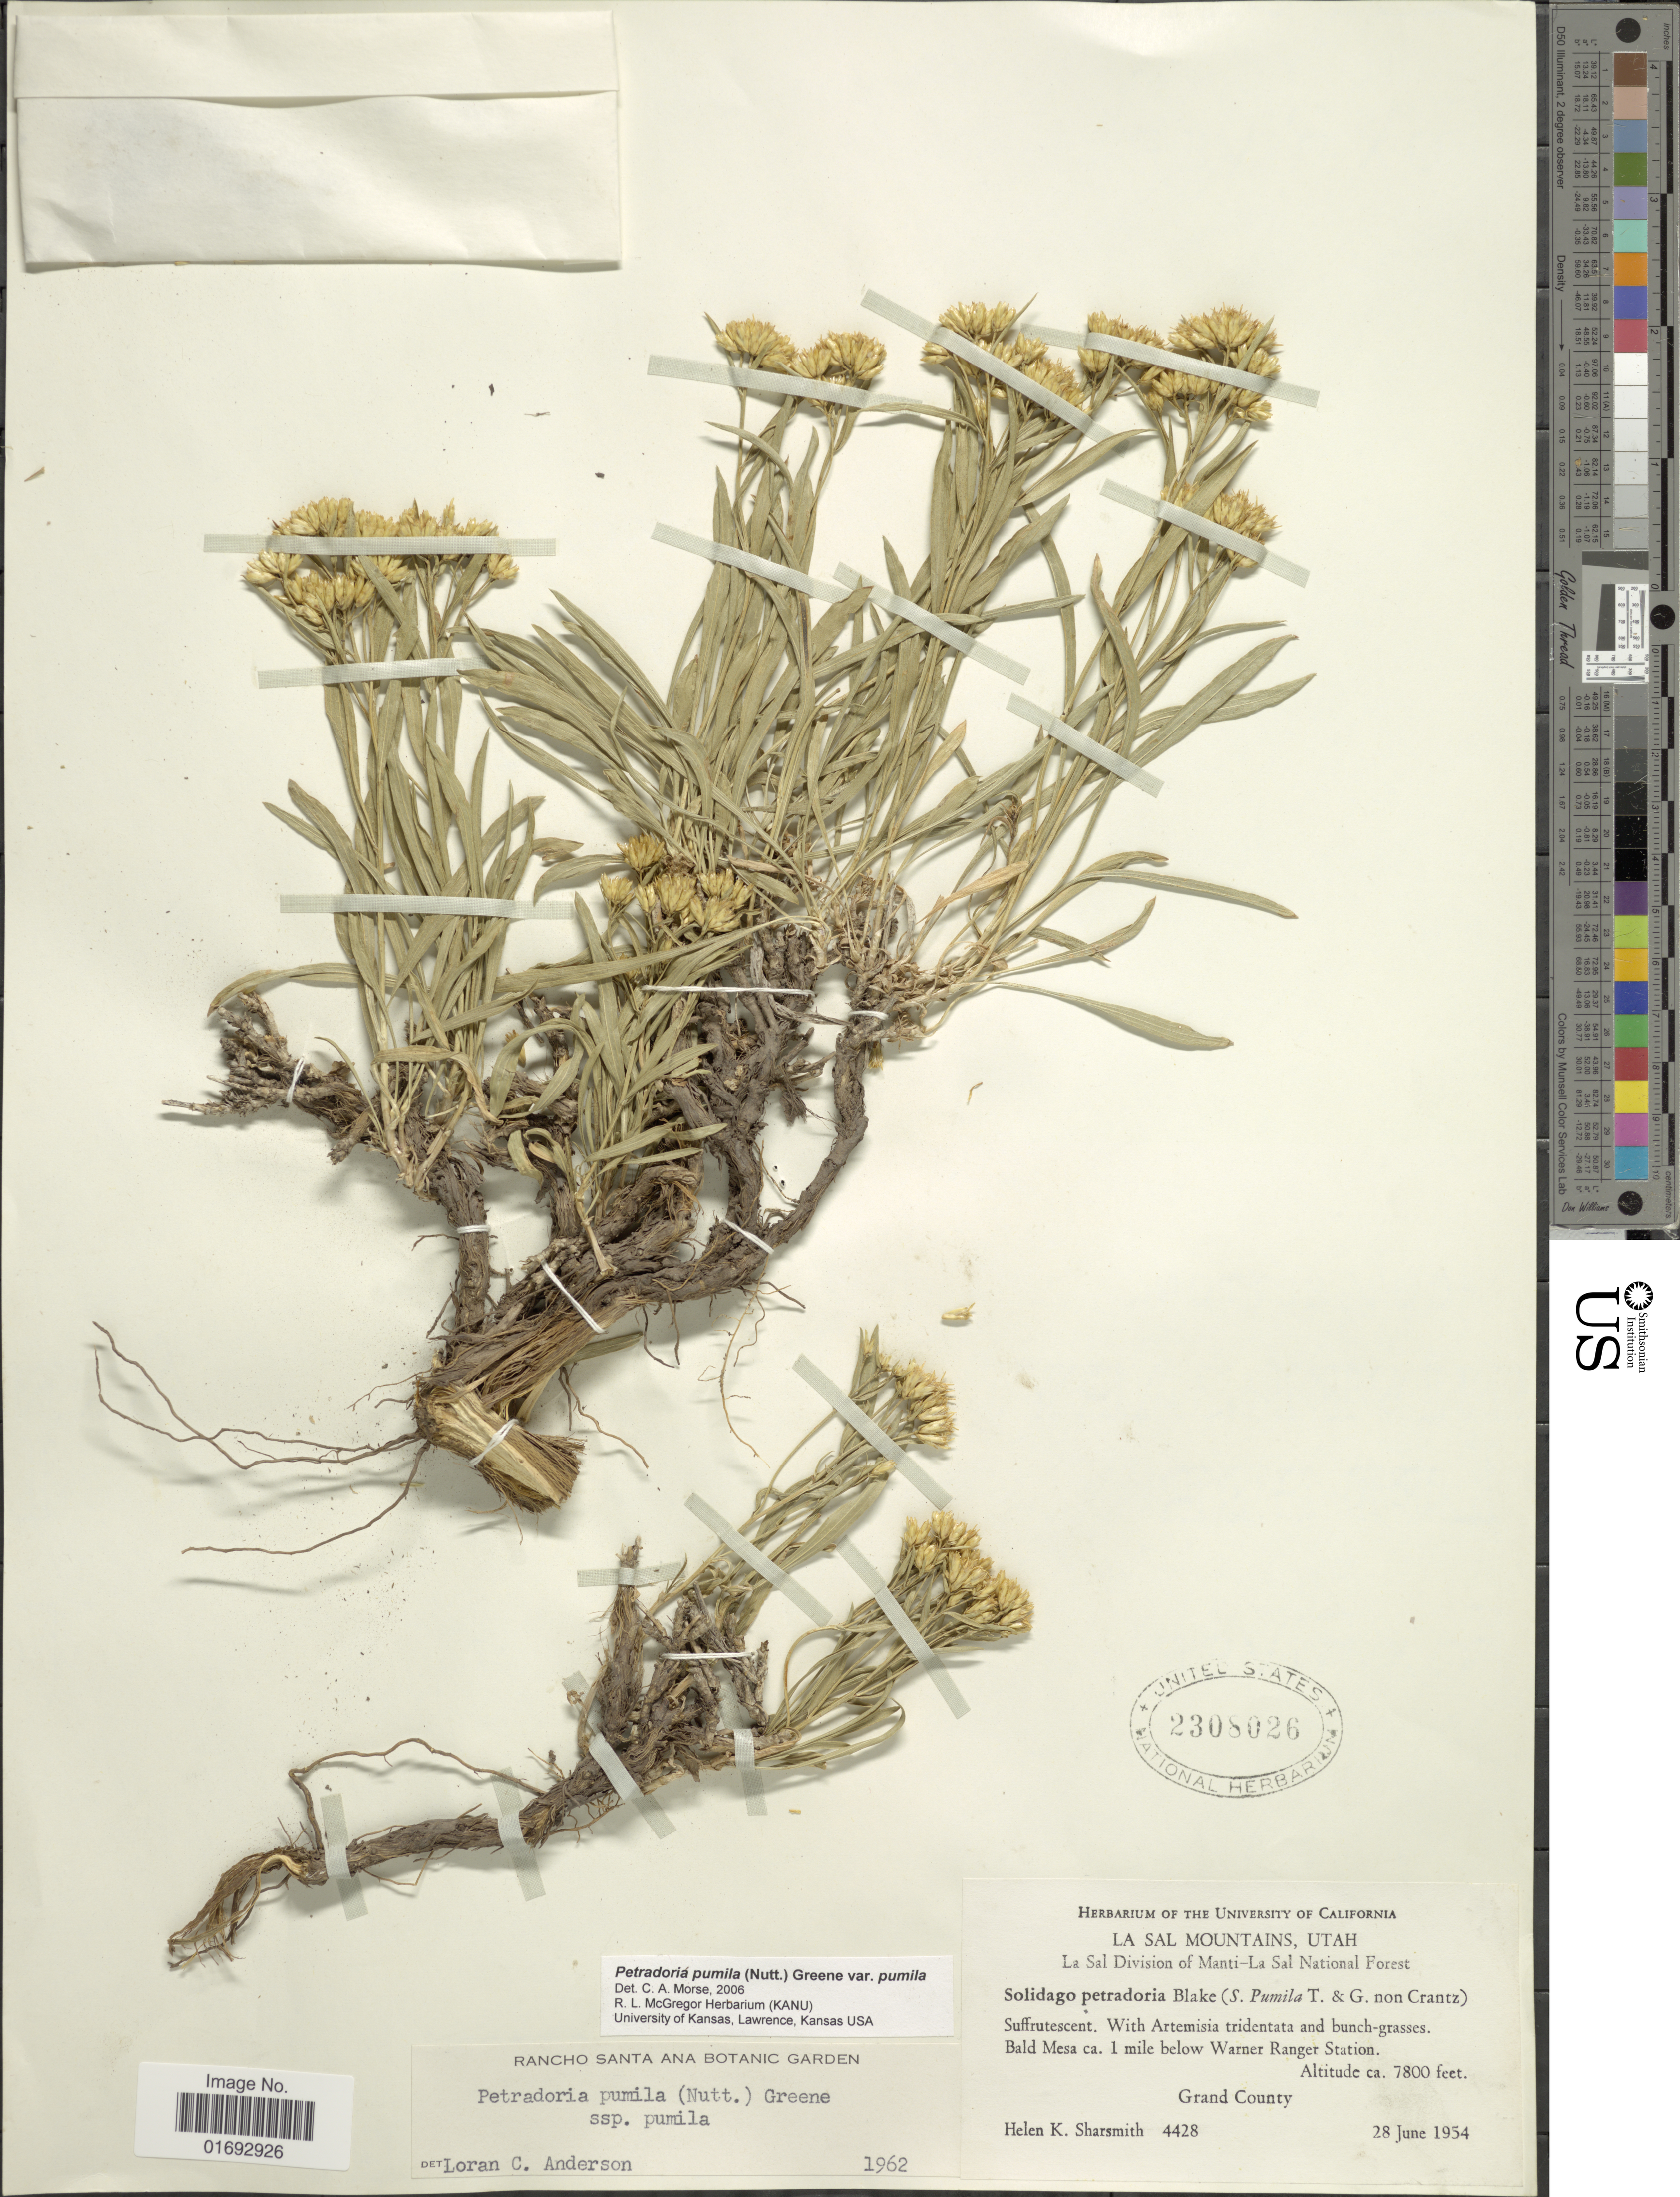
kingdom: Plantae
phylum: Tracheophyta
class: Magnoliopsida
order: Asterales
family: Asteraceae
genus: Petradoria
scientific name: Petradoria pumila var. pumila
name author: (Nutt.) Greene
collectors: H. Sharsmith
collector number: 4428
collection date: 1954-06-28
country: United States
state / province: Utah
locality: La Sal Mountains, La Sal Division of Manti- La Sal National Forest, Bald Mesa ca. 1 mile below Warner Ranger Station, Grant County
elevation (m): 2377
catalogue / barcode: US 2308026